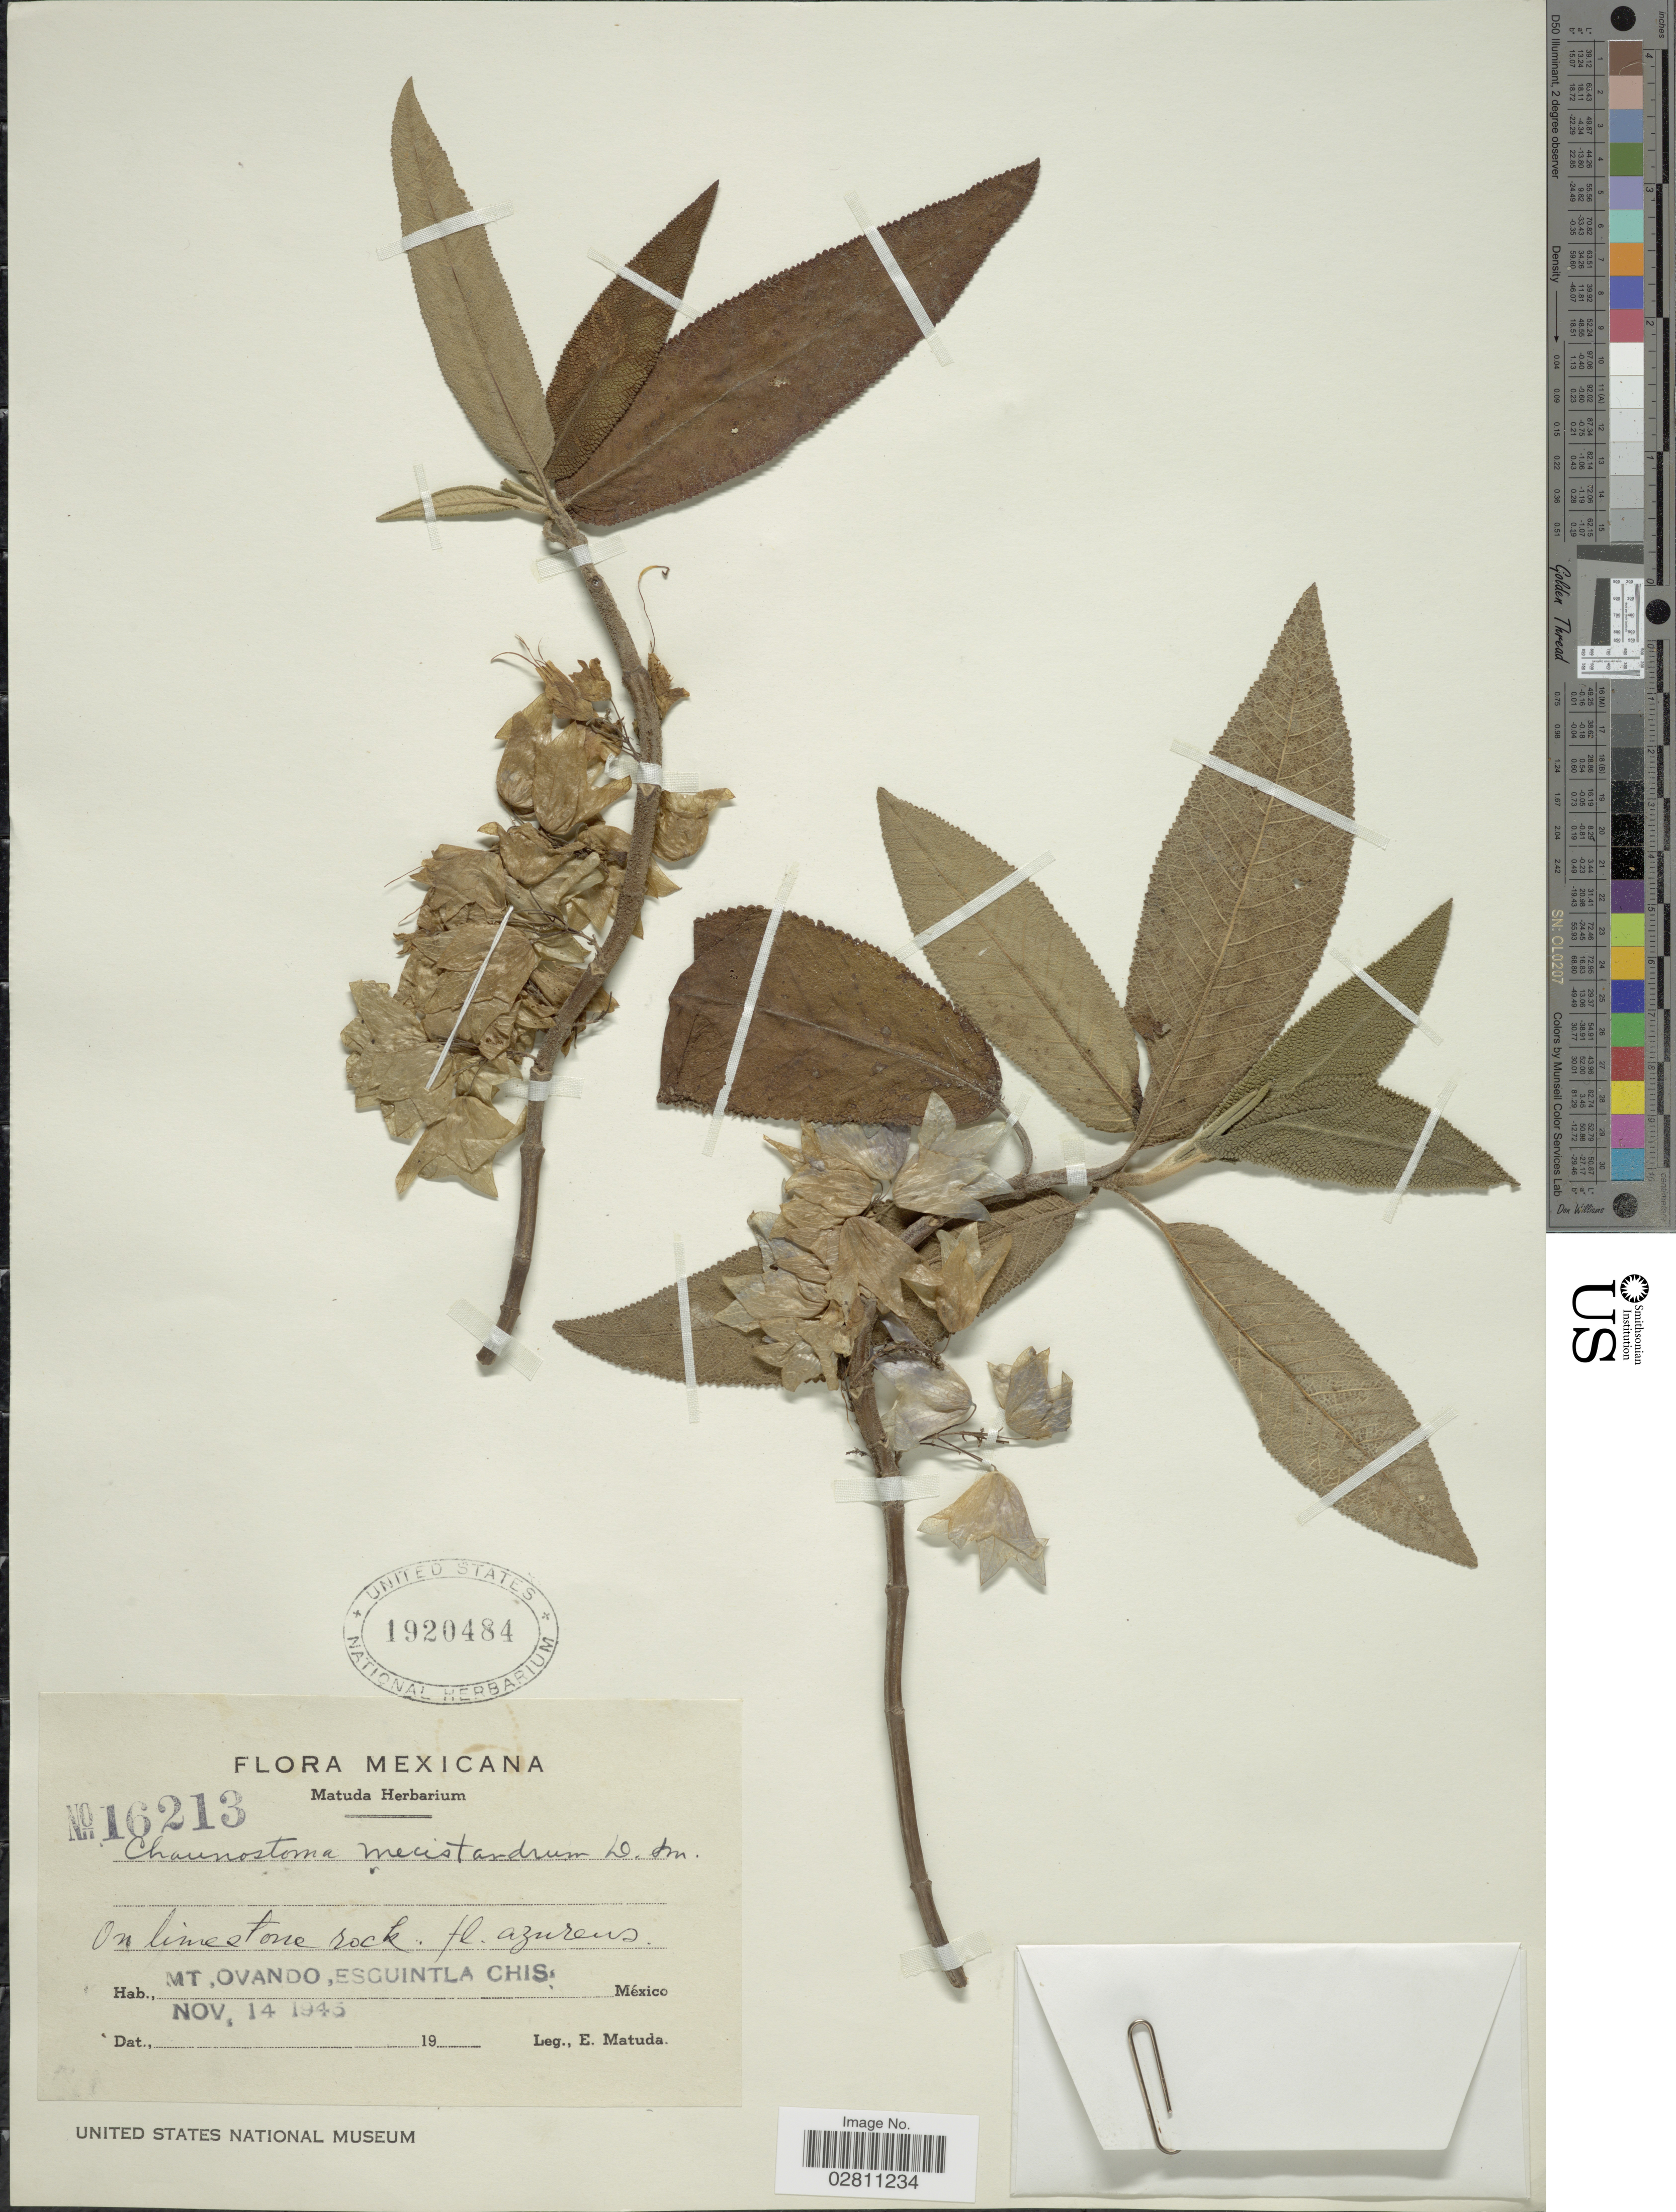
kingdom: Plantae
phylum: Tracheophyta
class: Magnoliopsida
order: Lamiales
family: Lamiaceae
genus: Chaunostoma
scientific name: Chaunostoma mecistandrum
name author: Donn. Sm.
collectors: E. Matuda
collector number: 16213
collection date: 1945-11-14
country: Mexico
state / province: Chiapas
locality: Mt. Ovando, Escuintla.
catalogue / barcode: US 1920484